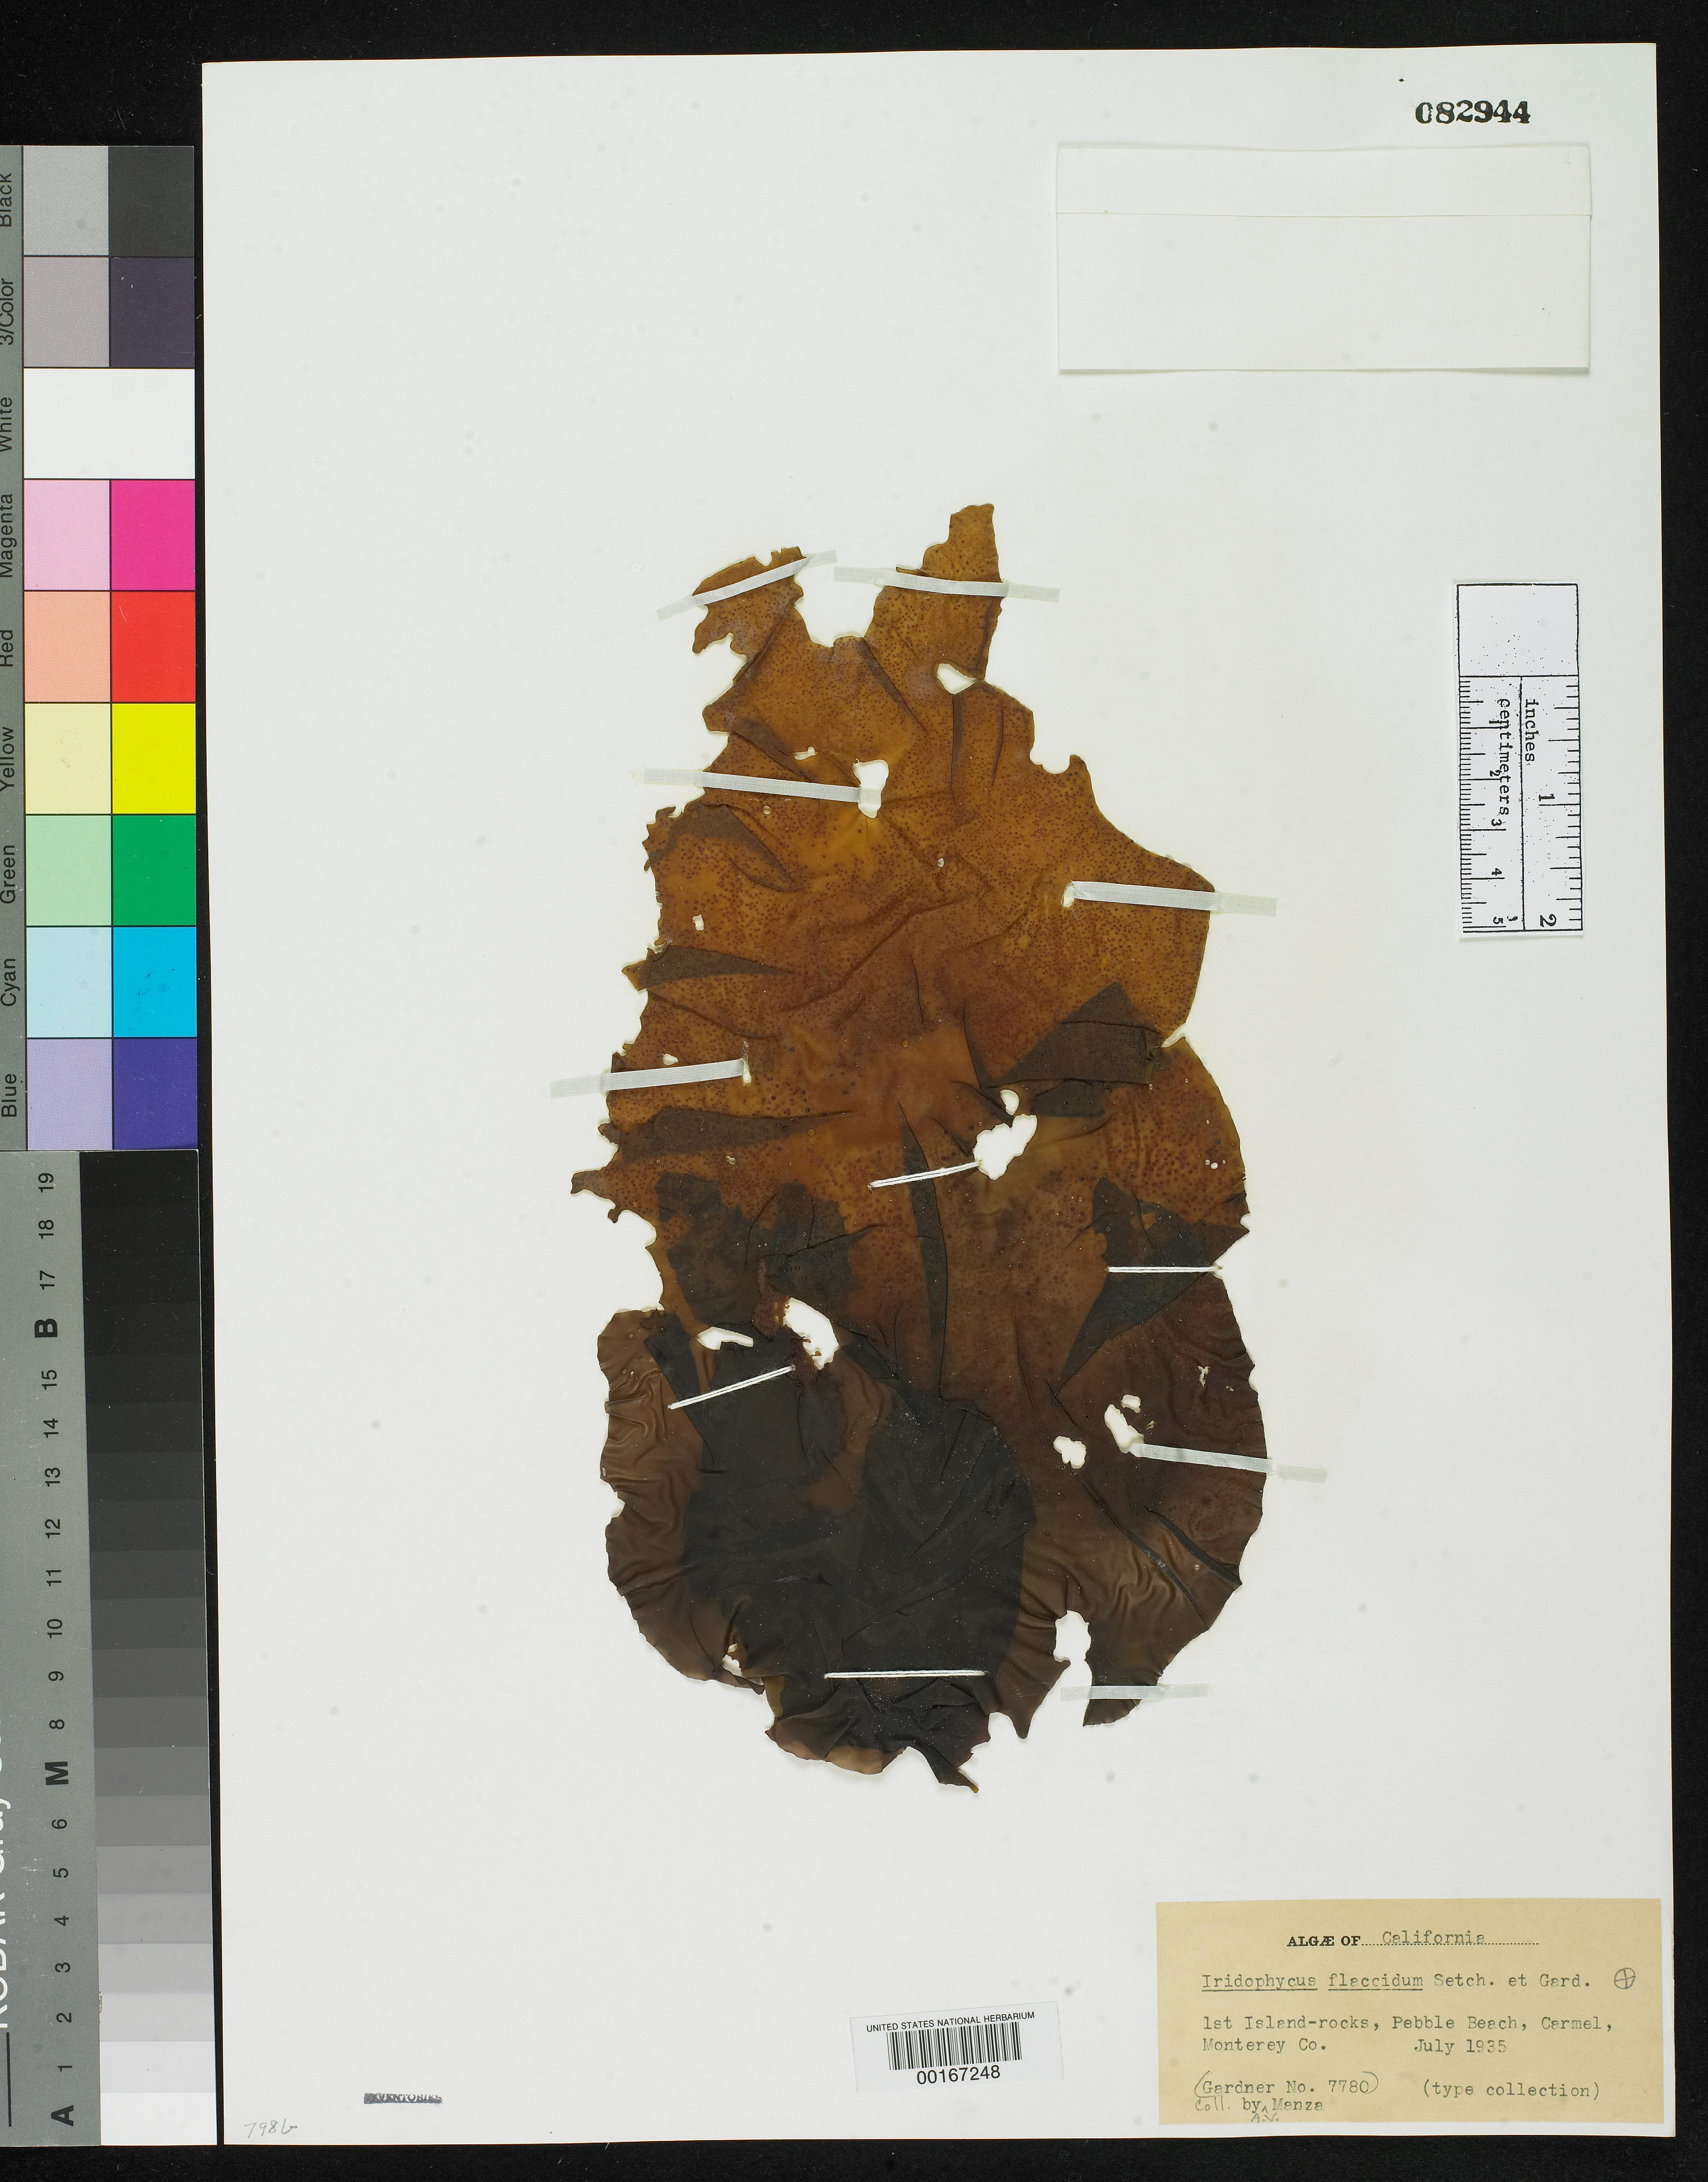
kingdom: Plantae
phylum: Rhodophyta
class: Florideophyceae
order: Gigartinales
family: Gigartinaceae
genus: Iridophycus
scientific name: Iridophycus flaccidum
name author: Setch. & N.L. Gardner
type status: Isotype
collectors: A. Manza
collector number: NLG 7780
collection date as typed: Jul 1935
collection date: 1935-07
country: United States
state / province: California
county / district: Monterey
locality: Pebble Beach, first island, Carmel.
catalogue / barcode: US 82944